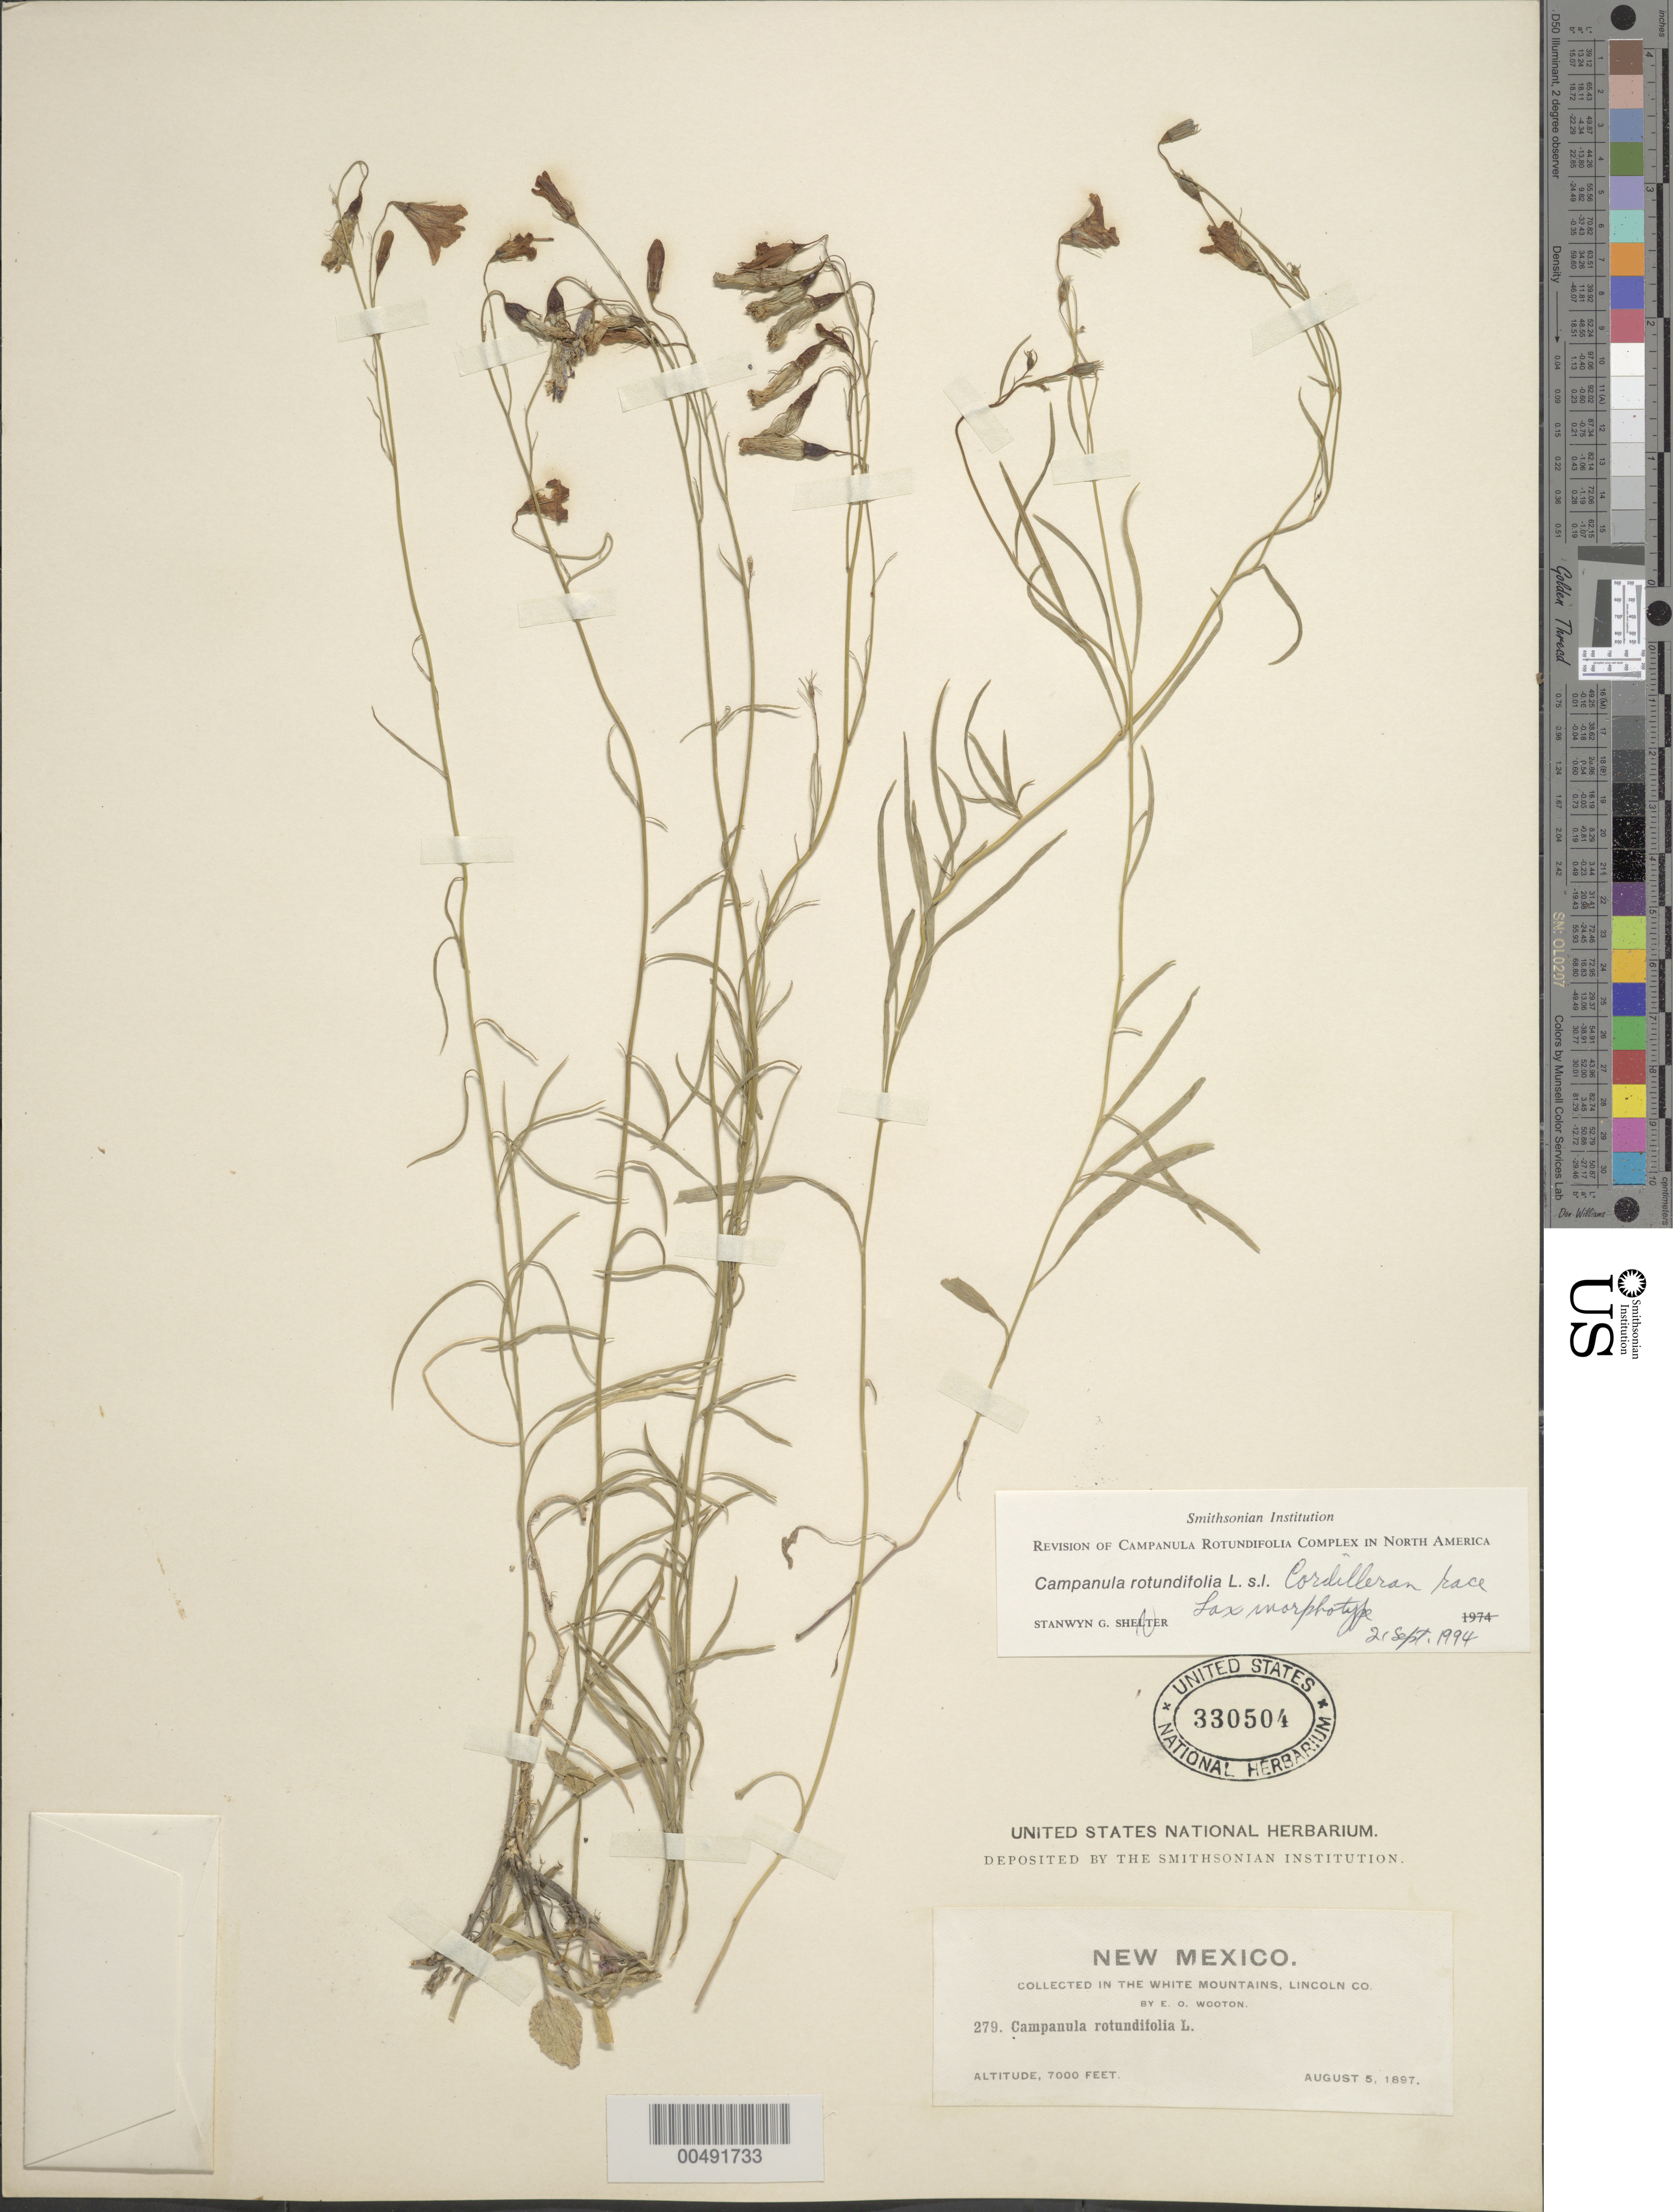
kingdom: Plantae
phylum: Tracheophyta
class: Magnoliopsida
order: Asterales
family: Campanulaceae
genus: Campanula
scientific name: Campanula rotundifolia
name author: L.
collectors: E. O. Wooton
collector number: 279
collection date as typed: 05 Aug 1897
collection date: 1897-08-05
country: United States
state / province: New Mexico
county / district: Lincoln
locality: White Mountains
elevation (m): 2134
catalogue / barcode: US 330504